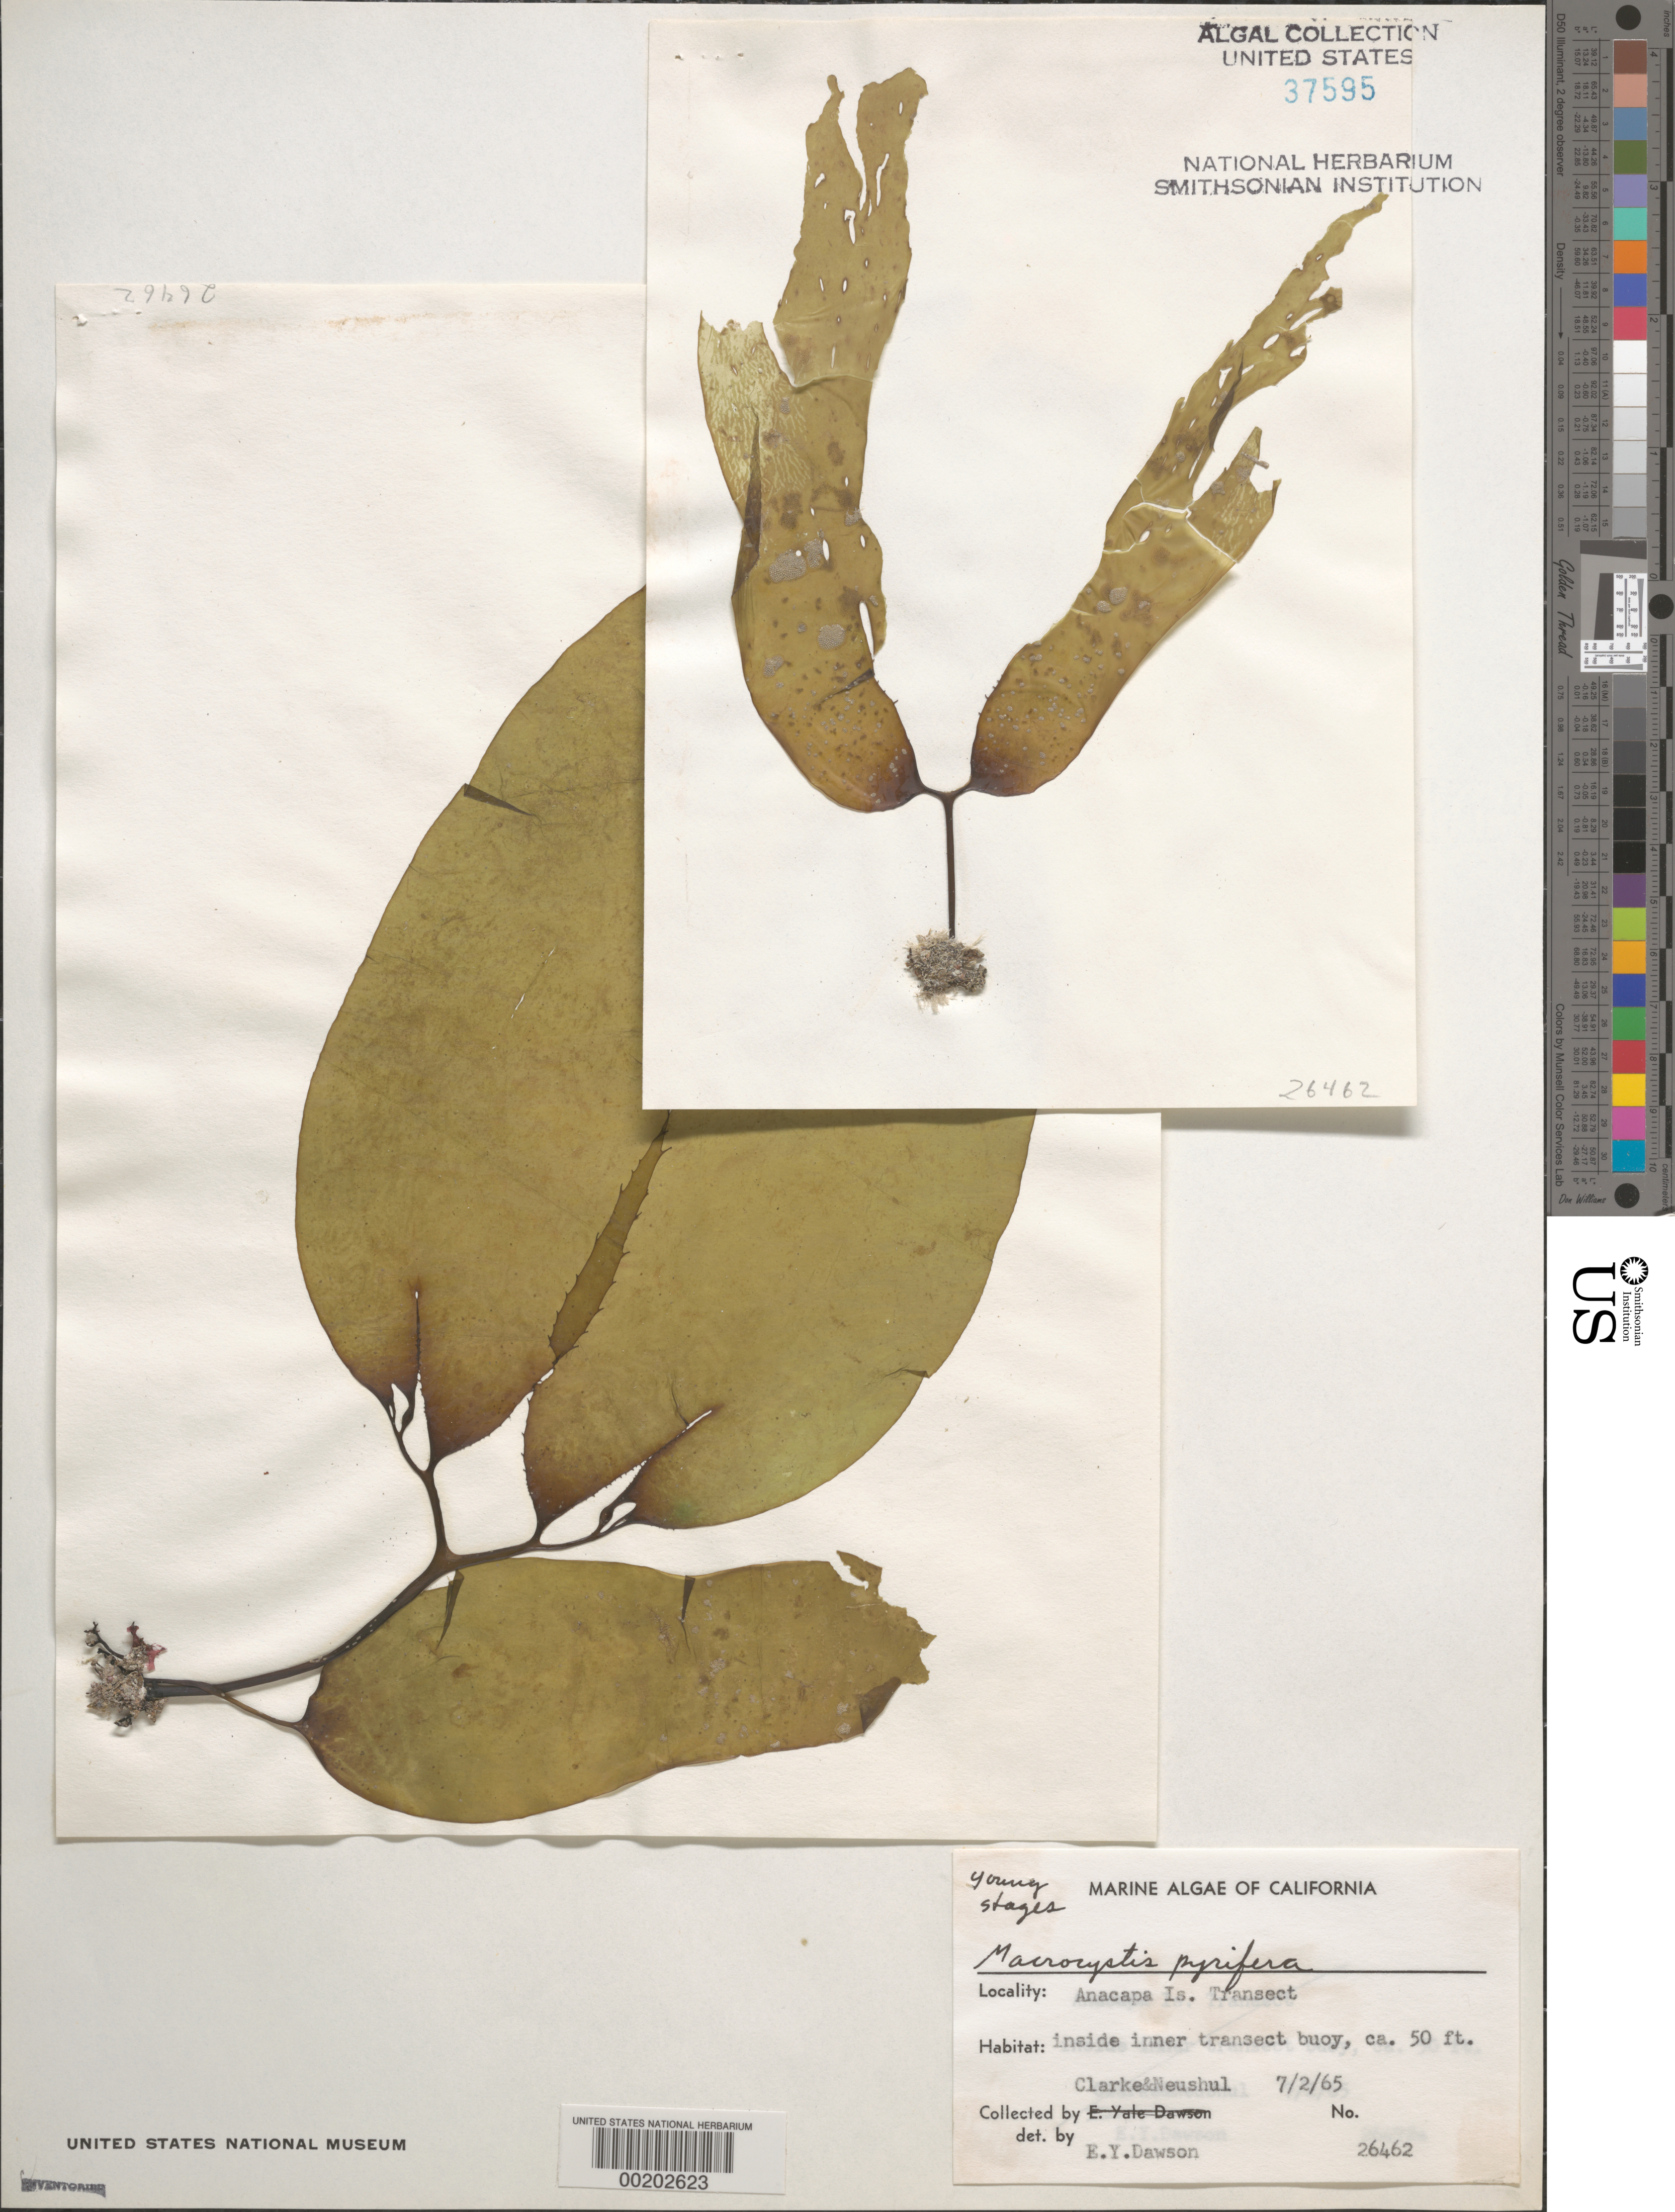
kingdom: Chromista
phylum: Ochrophyta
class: Phaeophyceae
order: Laminariales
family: Laminariaceae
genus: Macrocystis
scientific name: Macrocystis pyrifera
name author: (L.) C. Agardh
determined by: Dawson, E. Y.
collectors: W. Clarke & M. Neushul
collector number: EYD 26462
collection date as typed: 02 Jul 1965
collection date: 1965-07-02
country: United States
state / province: California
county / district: Ventura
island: Anacapa Island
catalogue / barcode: US 37595